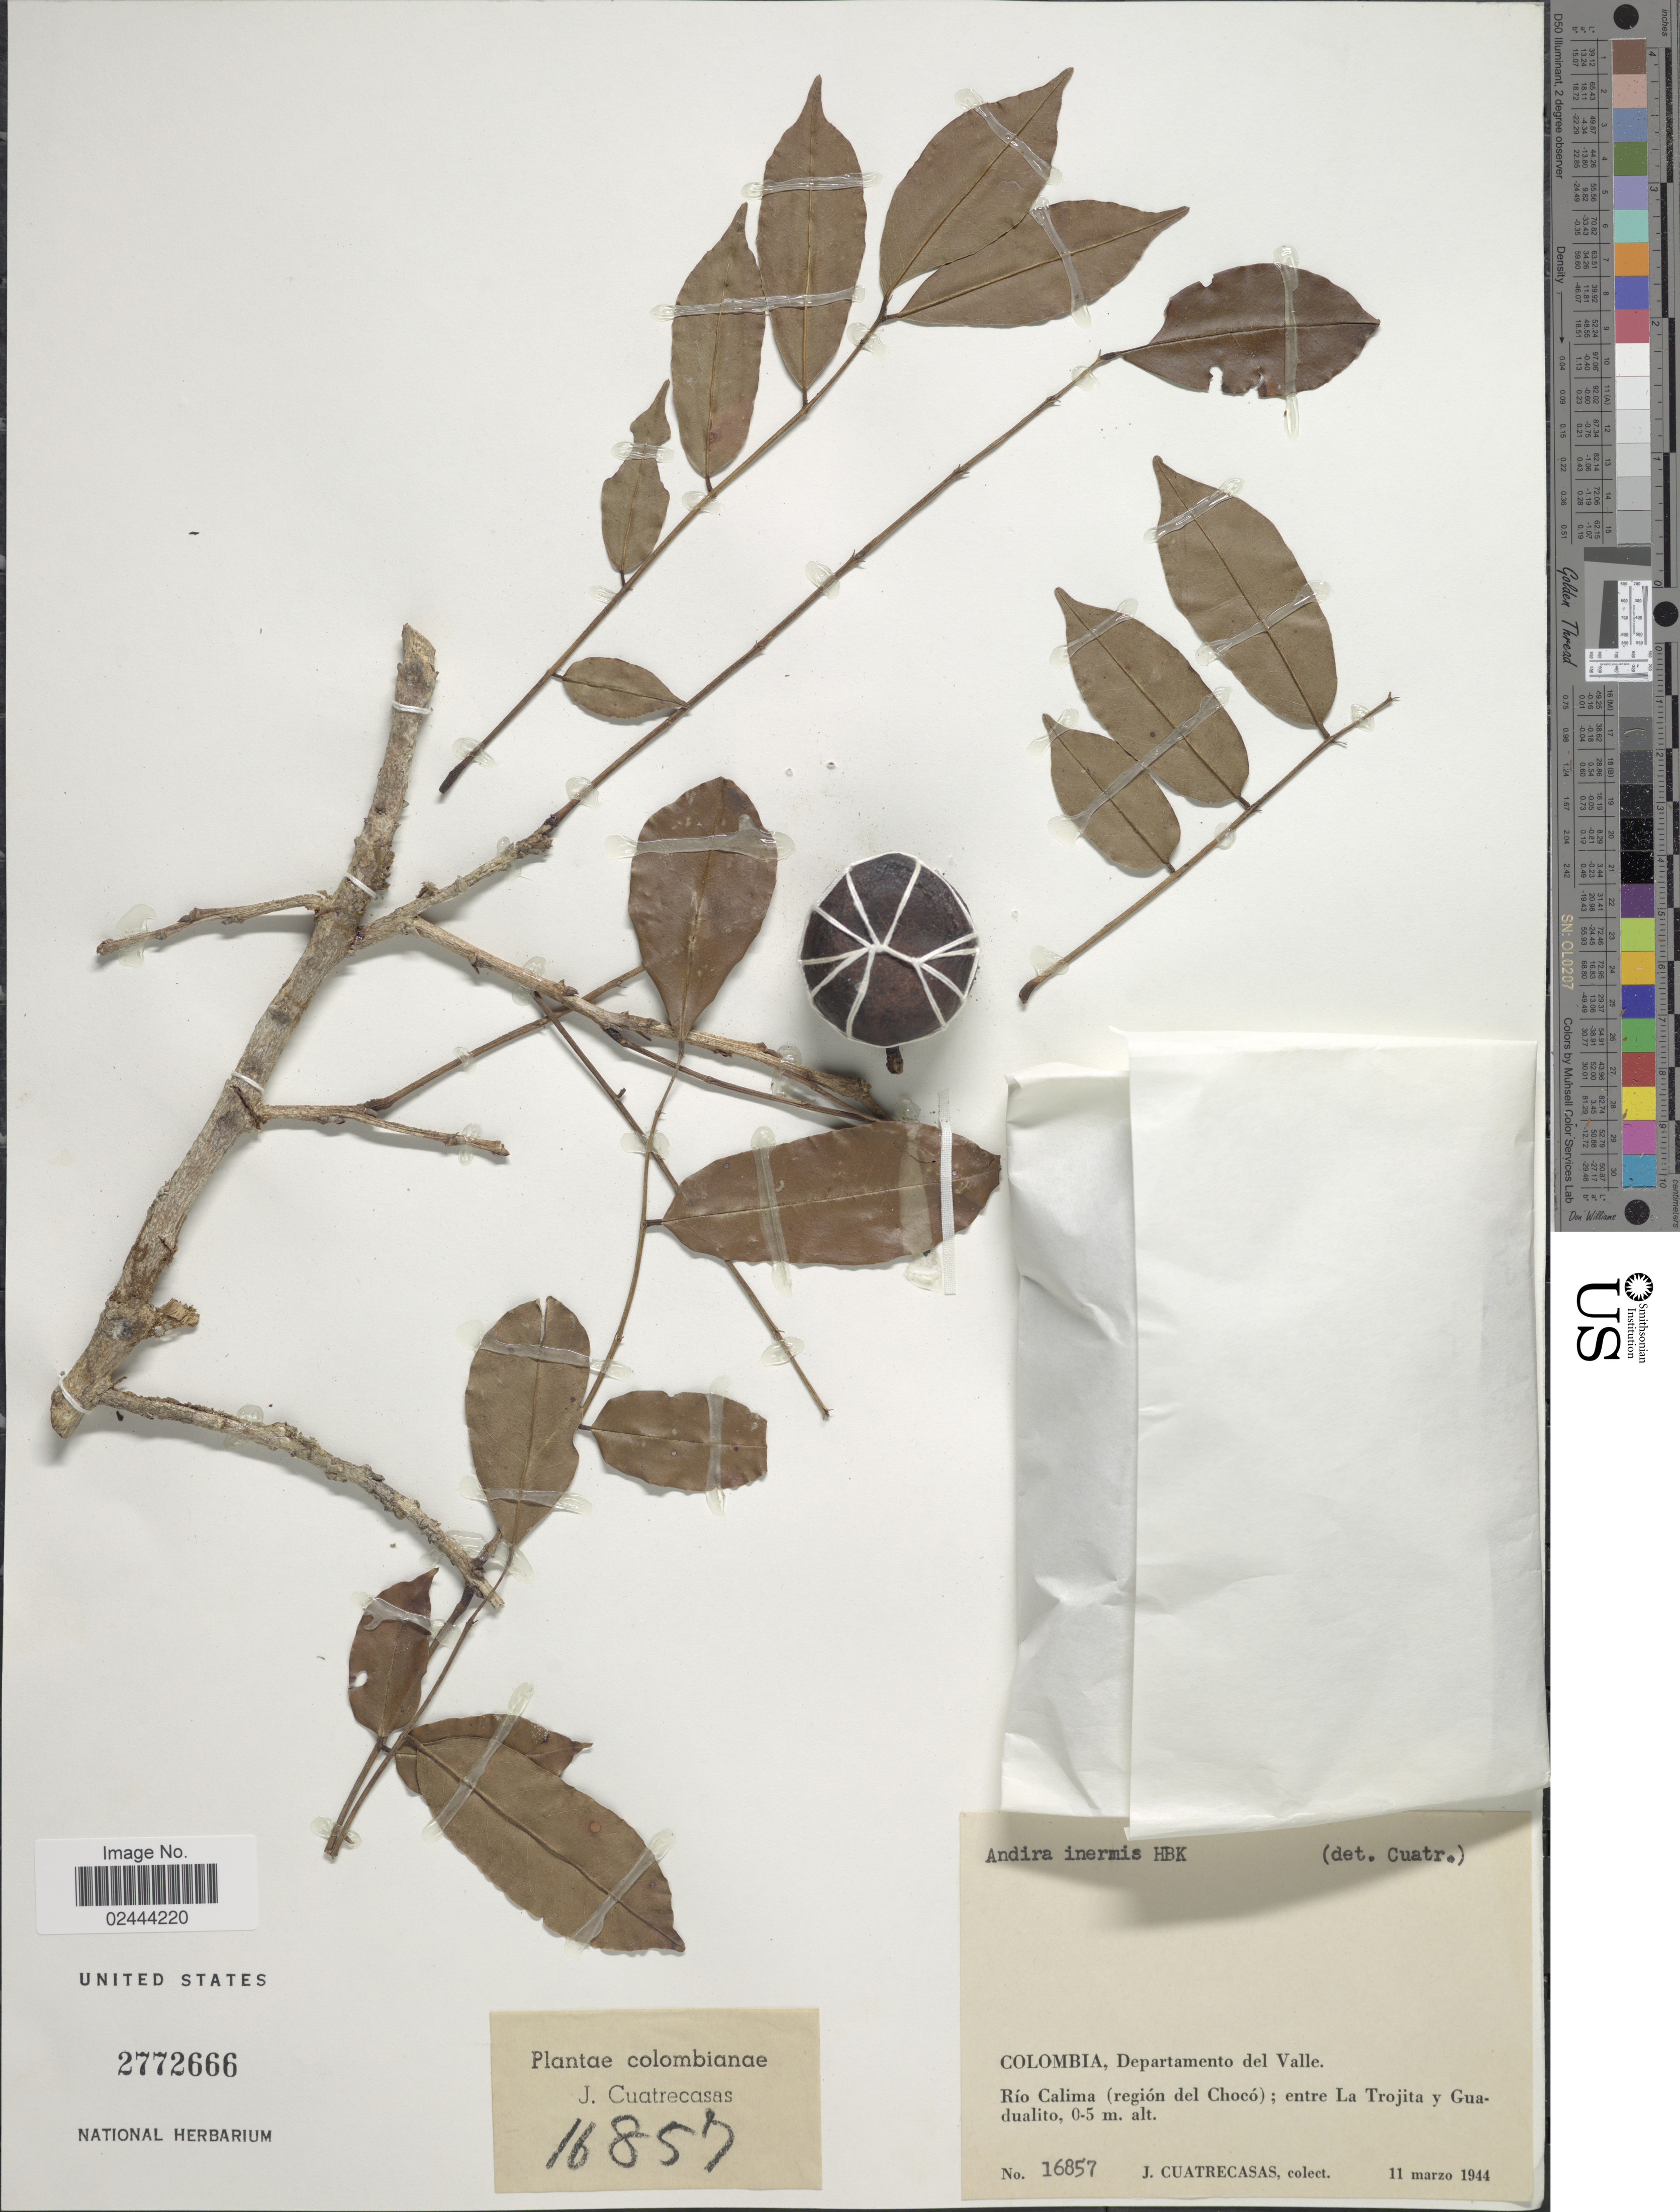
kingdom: Plantae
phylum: Tracheophyta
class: Magnoliopsida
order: Fabales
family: Fabaceae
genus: Andira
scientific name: Andira inermis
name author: (W. Wright) Kunth ex DC.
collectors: J. Cuatrecasas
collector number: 16857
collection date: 1944-03-11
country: Colombia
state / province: Valle del Cauca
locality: Departamento del Valle. Rio Calima (region del Choco); entre La Trojita y Guadualito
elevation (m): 0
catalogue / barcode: US 2772666